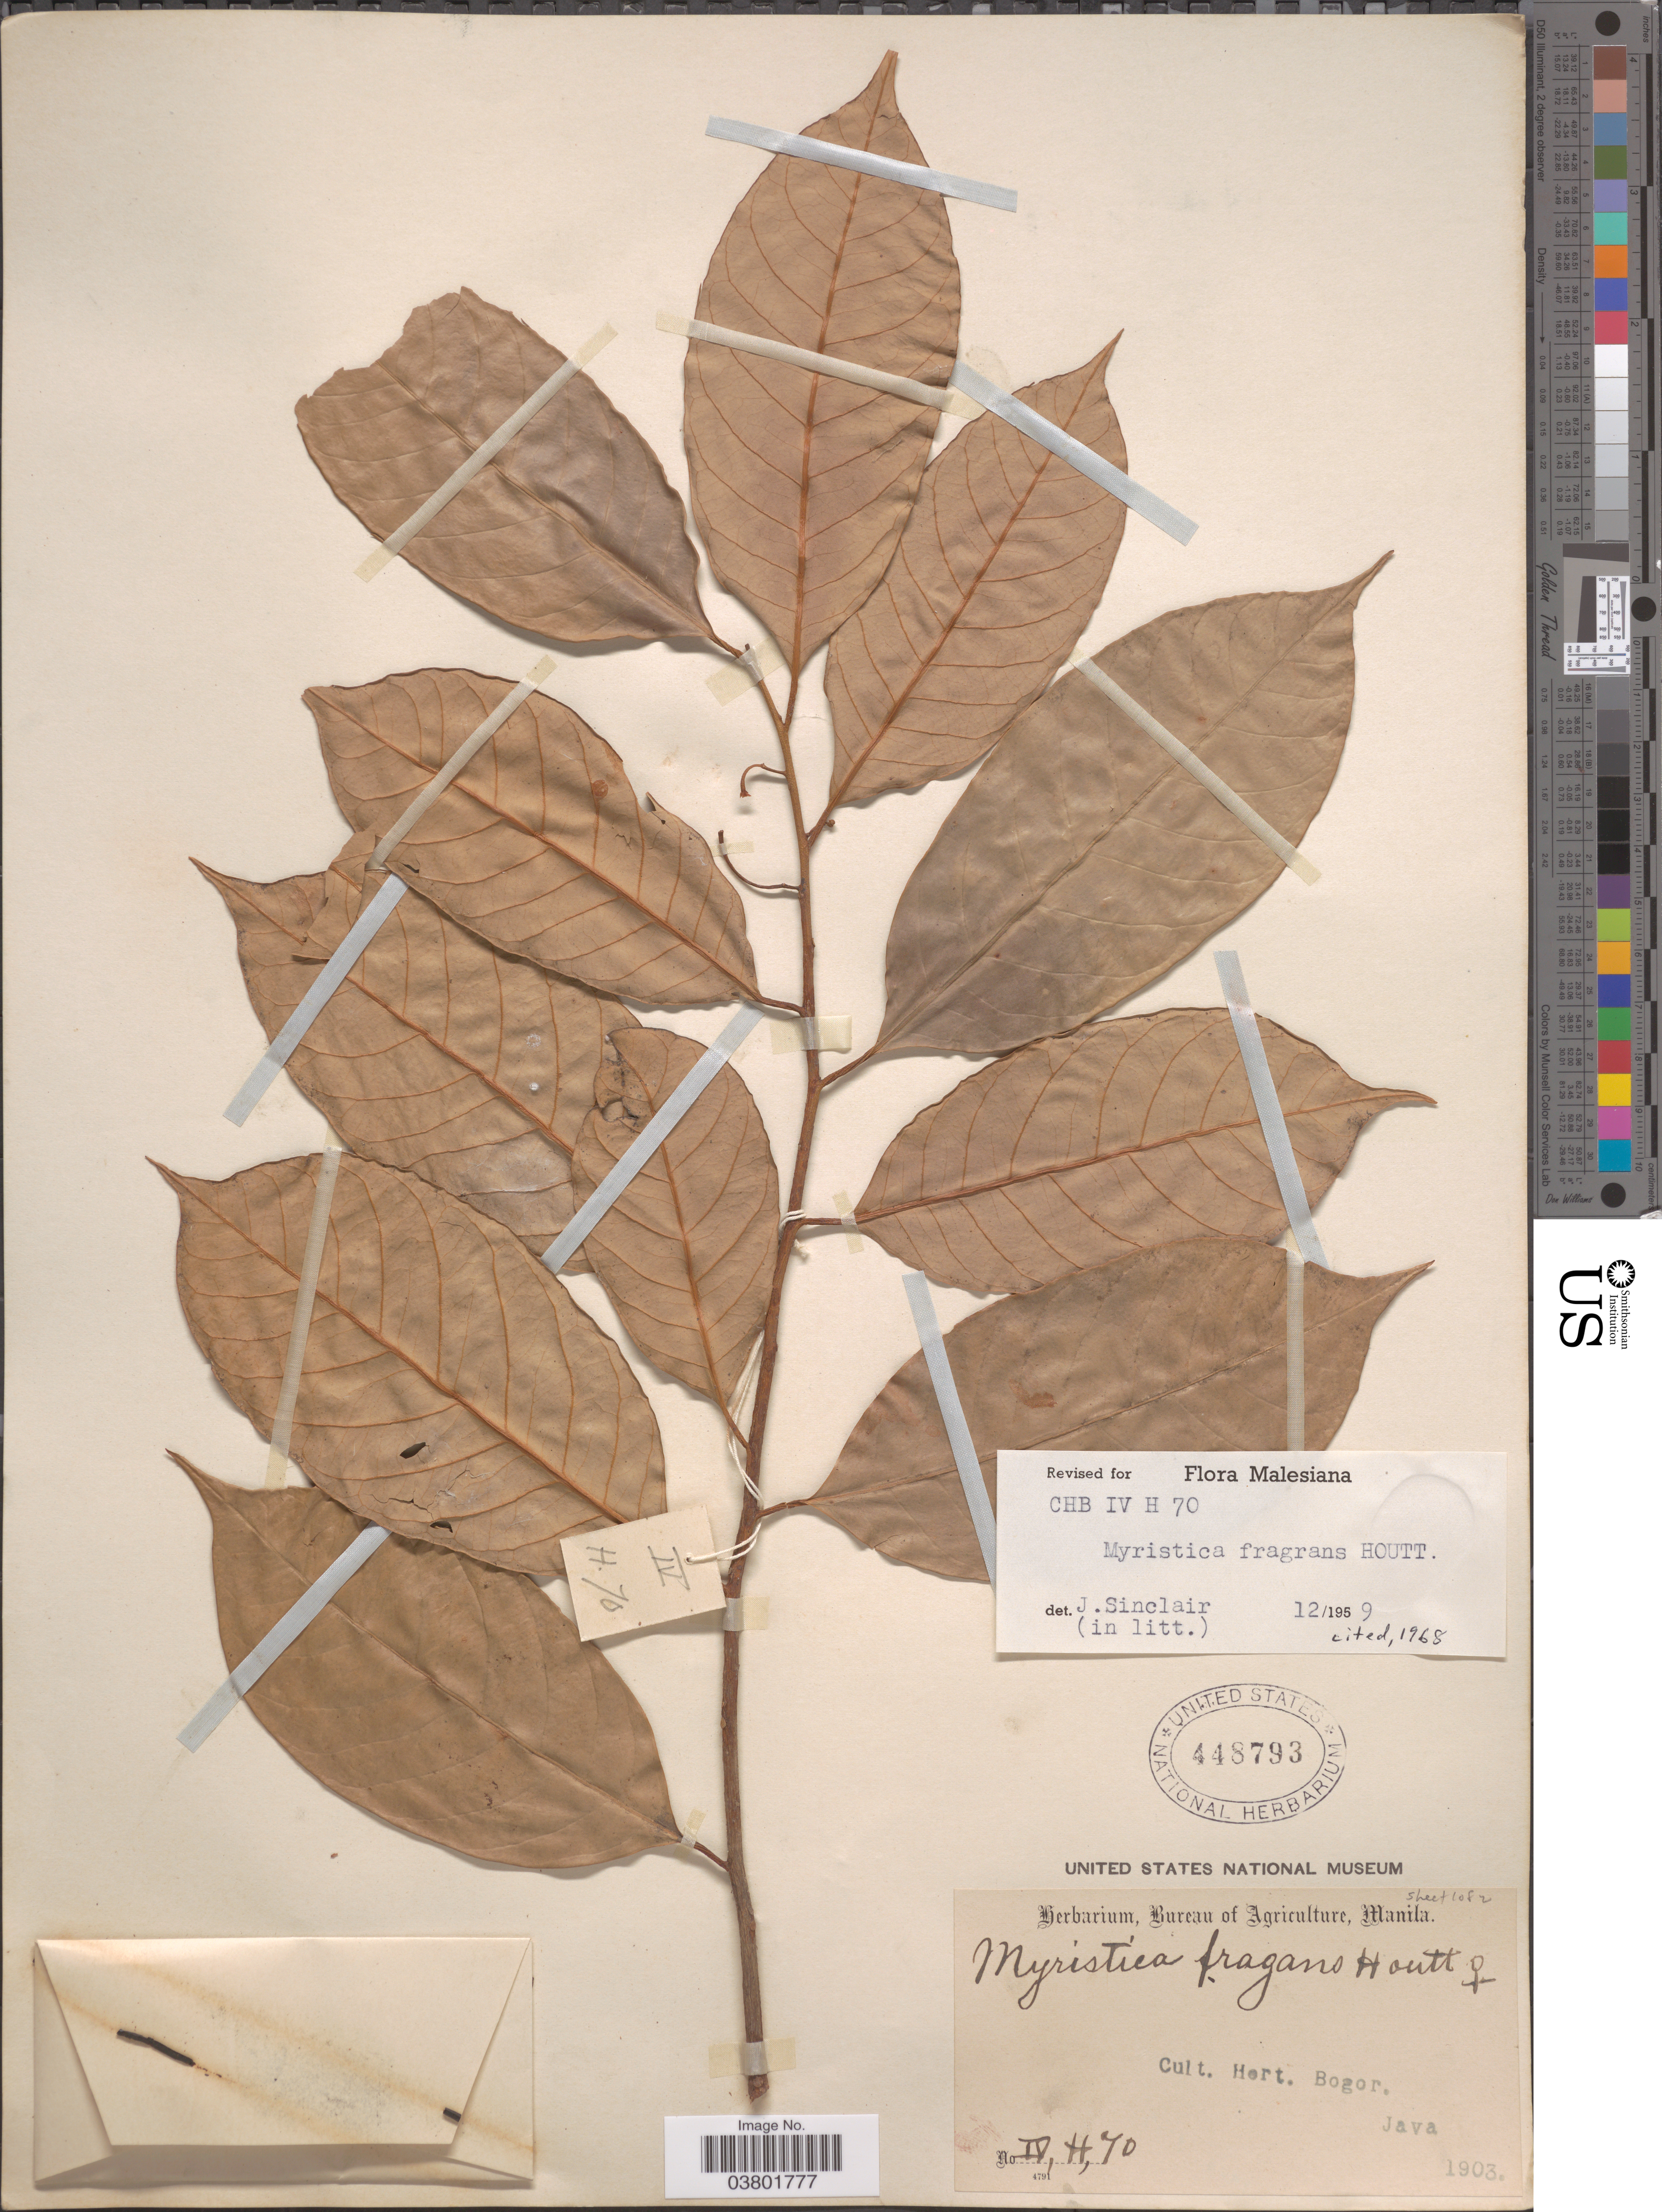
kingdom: Plantae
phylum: Tracheophyta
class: Magnoliopsida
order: Magnoliales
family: Myristicaceae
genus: Myristica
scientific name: Myristica fragrans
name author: Houtt.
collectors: Ex herb. Bureau of Agriculture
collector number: IV,H,70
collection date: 1903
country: Indonesia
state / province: Java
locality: Cult. Hort. Bogor.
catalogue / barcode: US 448793